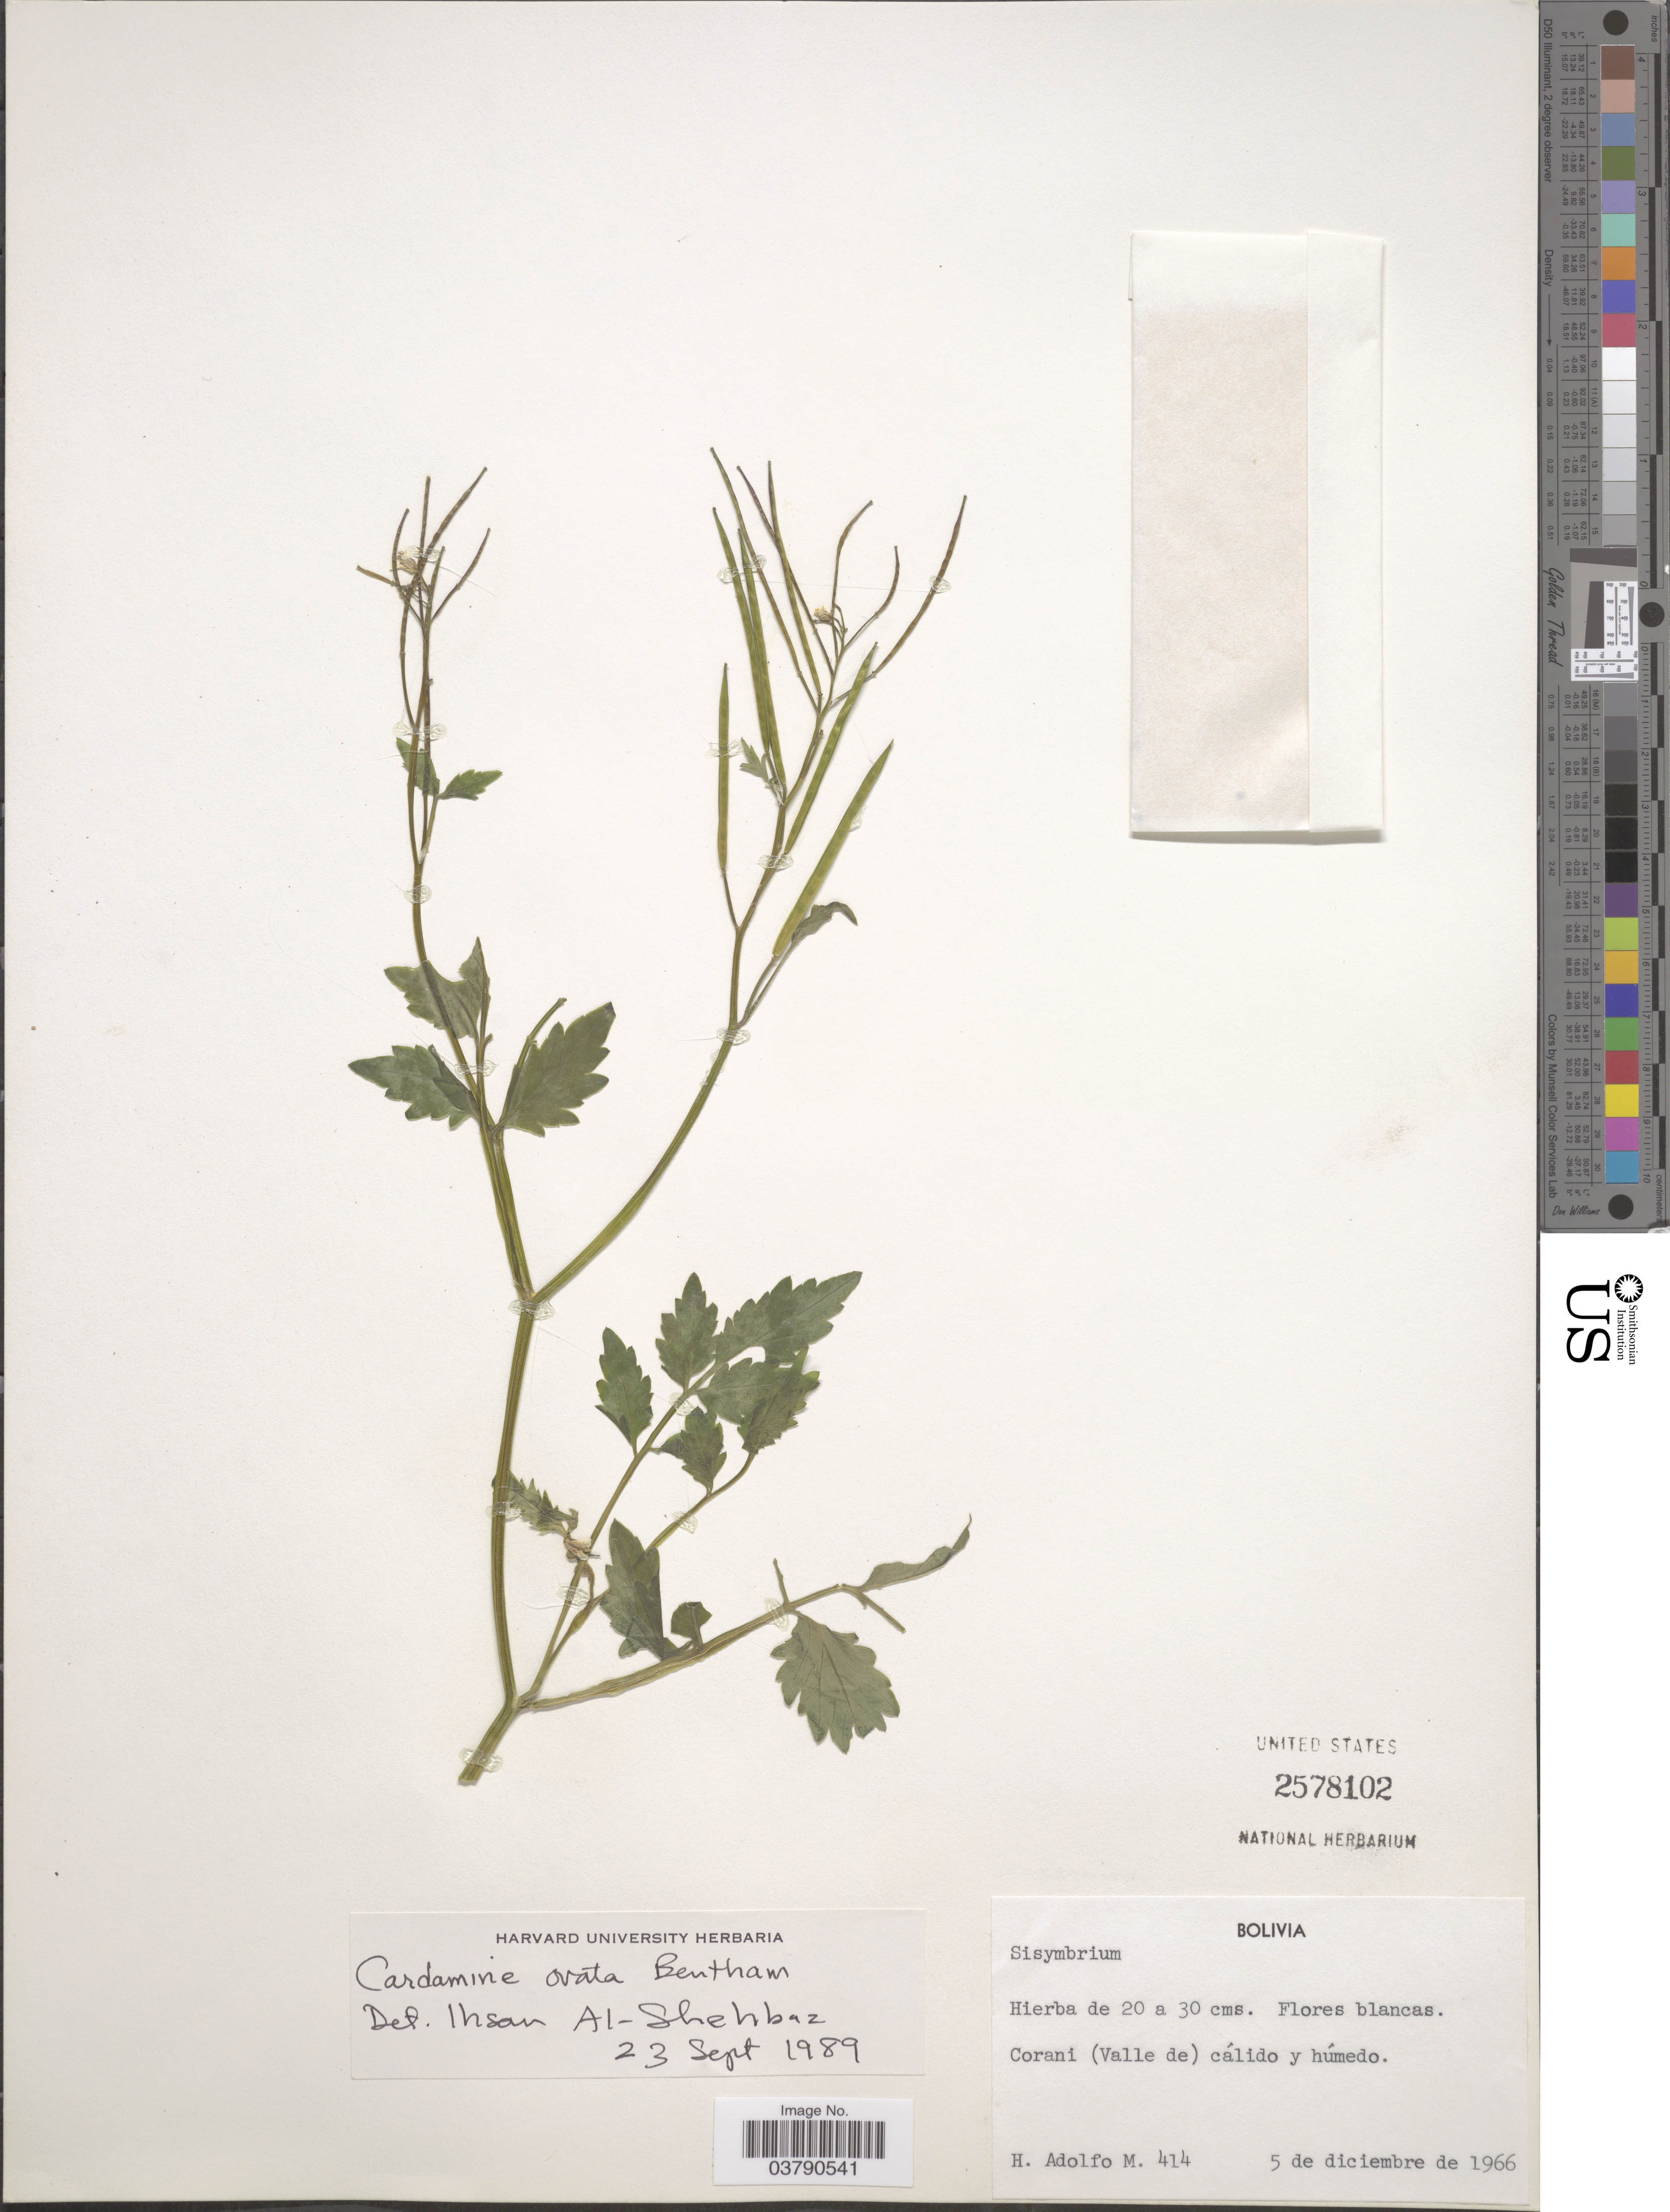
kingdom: Plantae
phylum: Tracheophyta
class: Magnoliopsida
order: Brassicales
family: Brassicaceae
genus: Cardamine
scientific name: Cardamine ovata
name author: Benth.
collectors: H. Adolfo M.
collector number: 414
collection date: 1966-12-05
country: Bolivia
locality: Corani (Valle de) cálido y húmedo.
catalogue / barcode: US 2578102